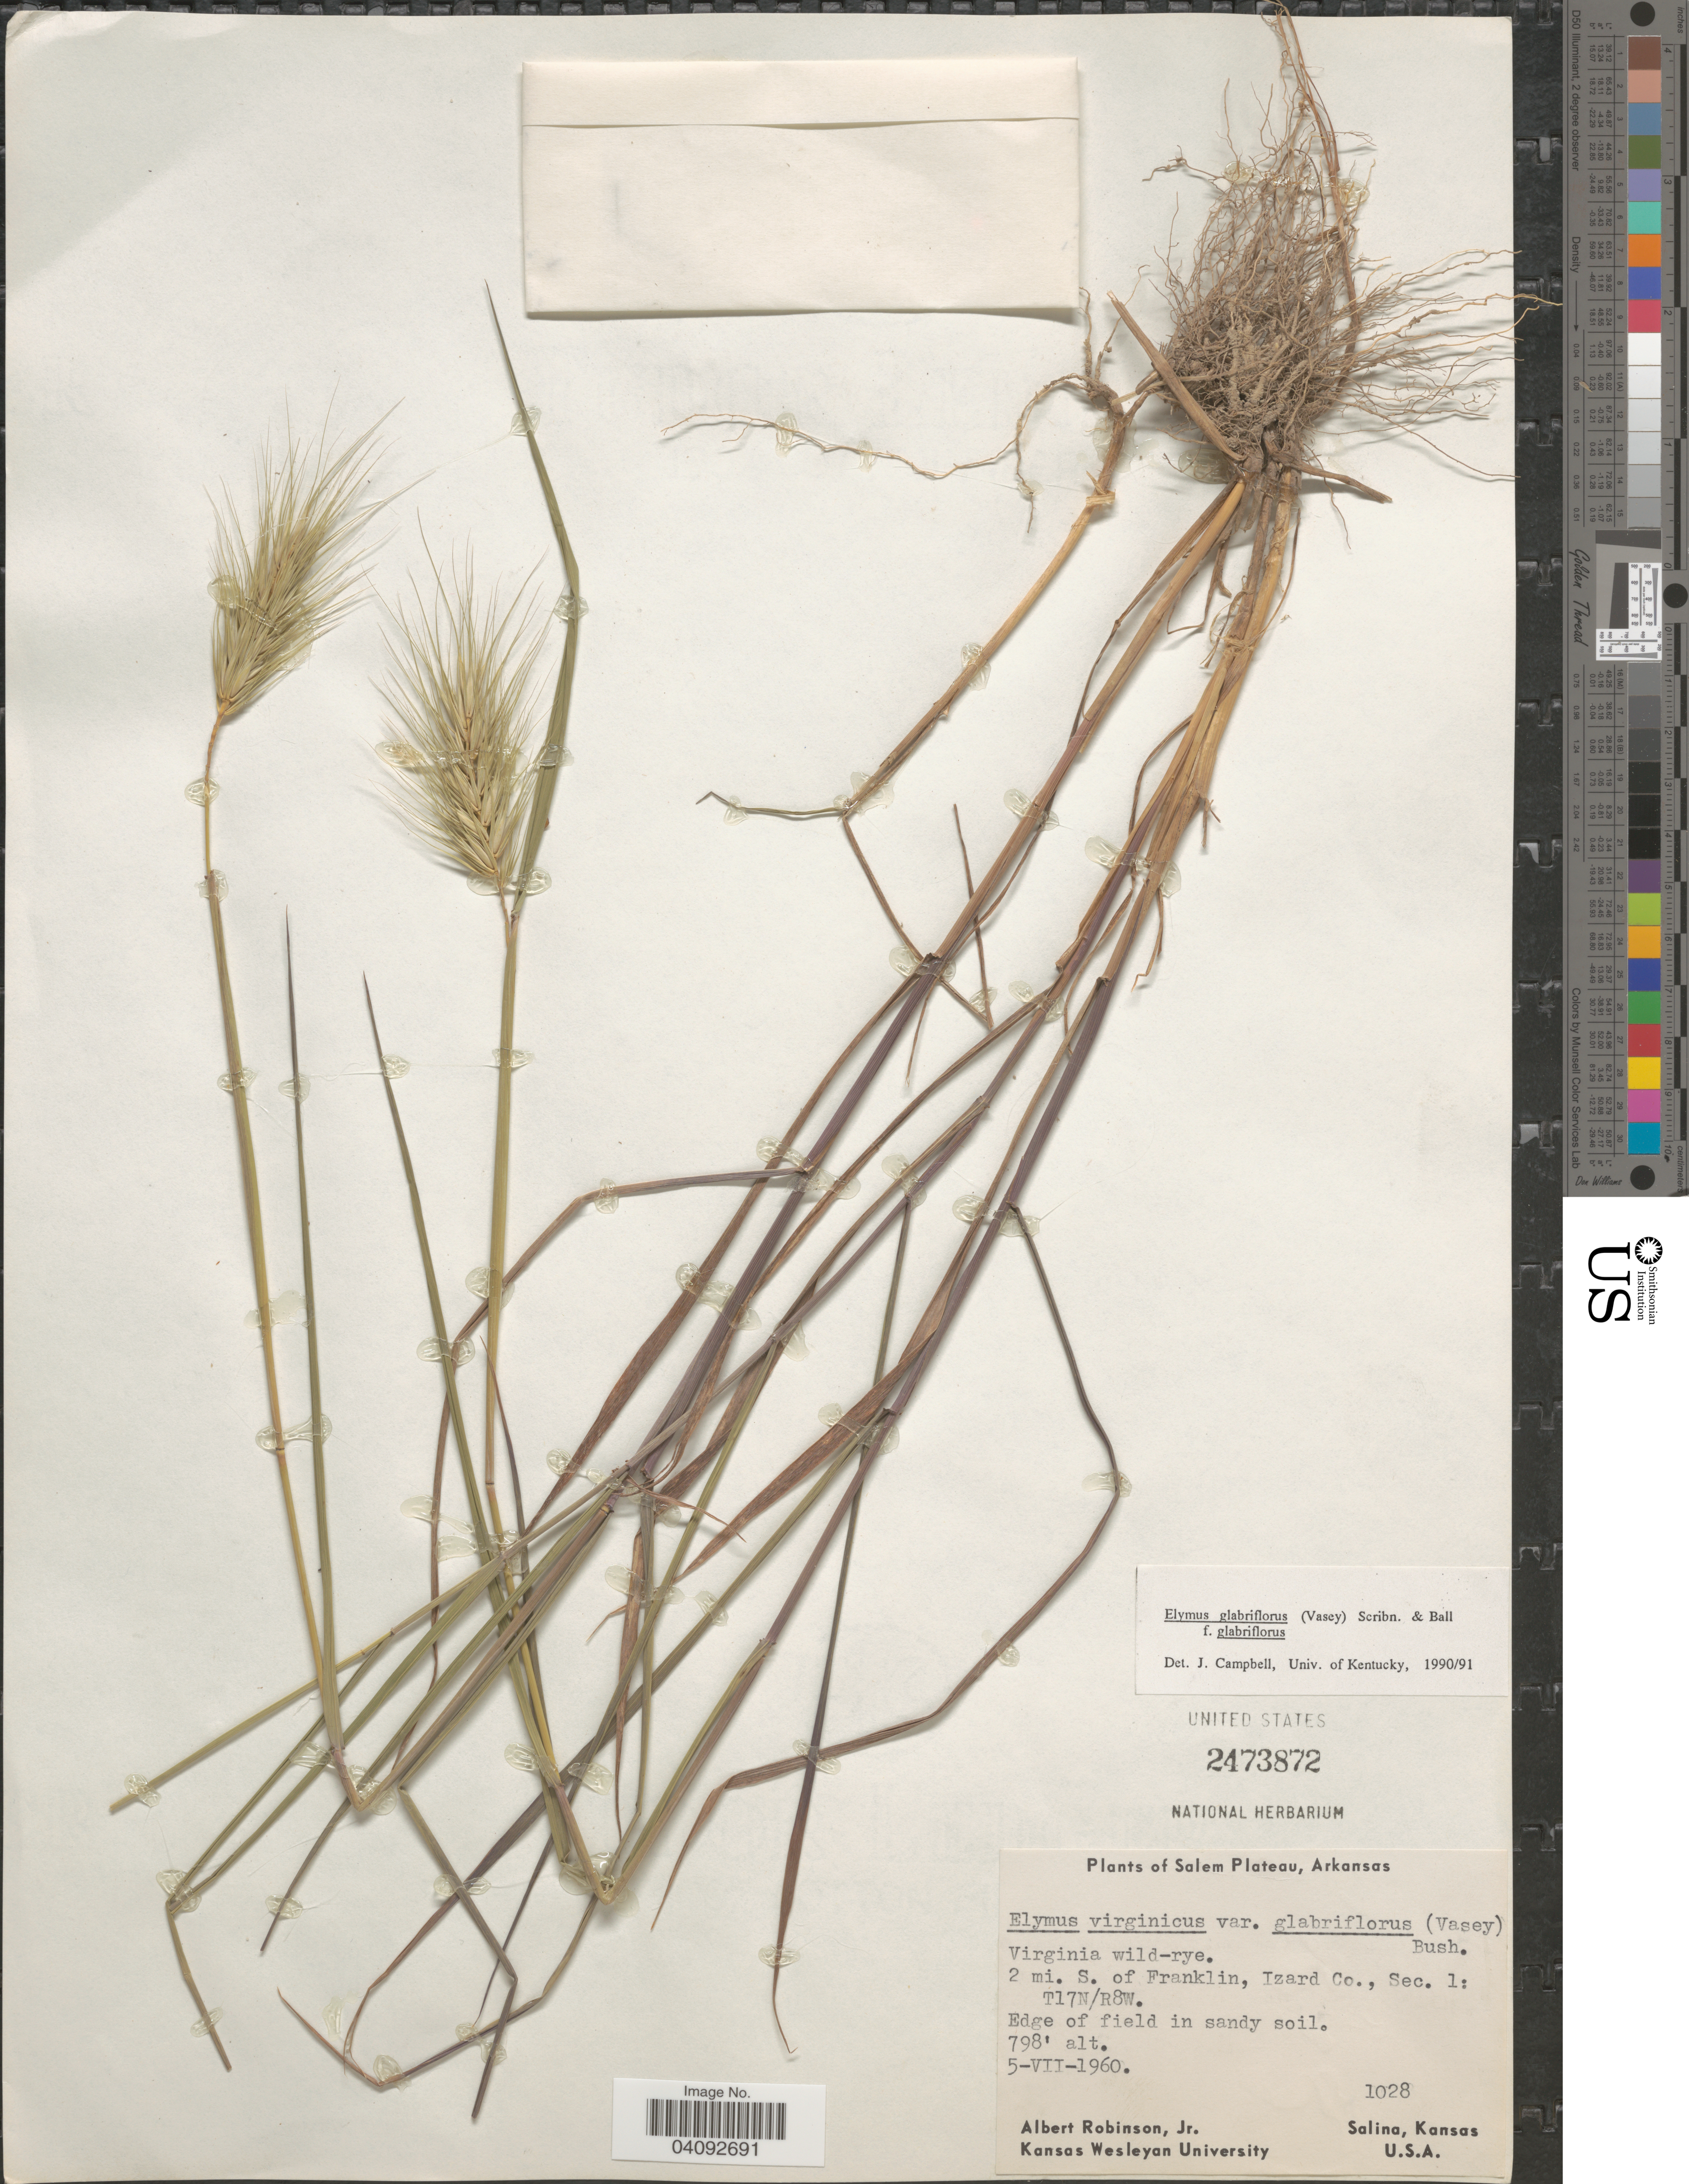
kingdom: Plantae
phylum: Tracheophyta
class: Liliopsida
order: Poales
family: Poaceae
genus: Elymus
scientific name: Elymus glabriflorus var. glabriflorus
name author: (Vasey ex L.H. Dewey) Scribn. & C.R. Ball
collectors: A. Robinson Jr.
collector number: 1028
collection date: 1960-07-05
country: United States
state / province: Arkansas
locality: Salem Plateau. 2 mi. S. of Franklin, Izard Co., Sec. 1: T17N/R8W. Edge of field in sandy soil.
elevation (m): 243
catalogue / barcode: US 2473872